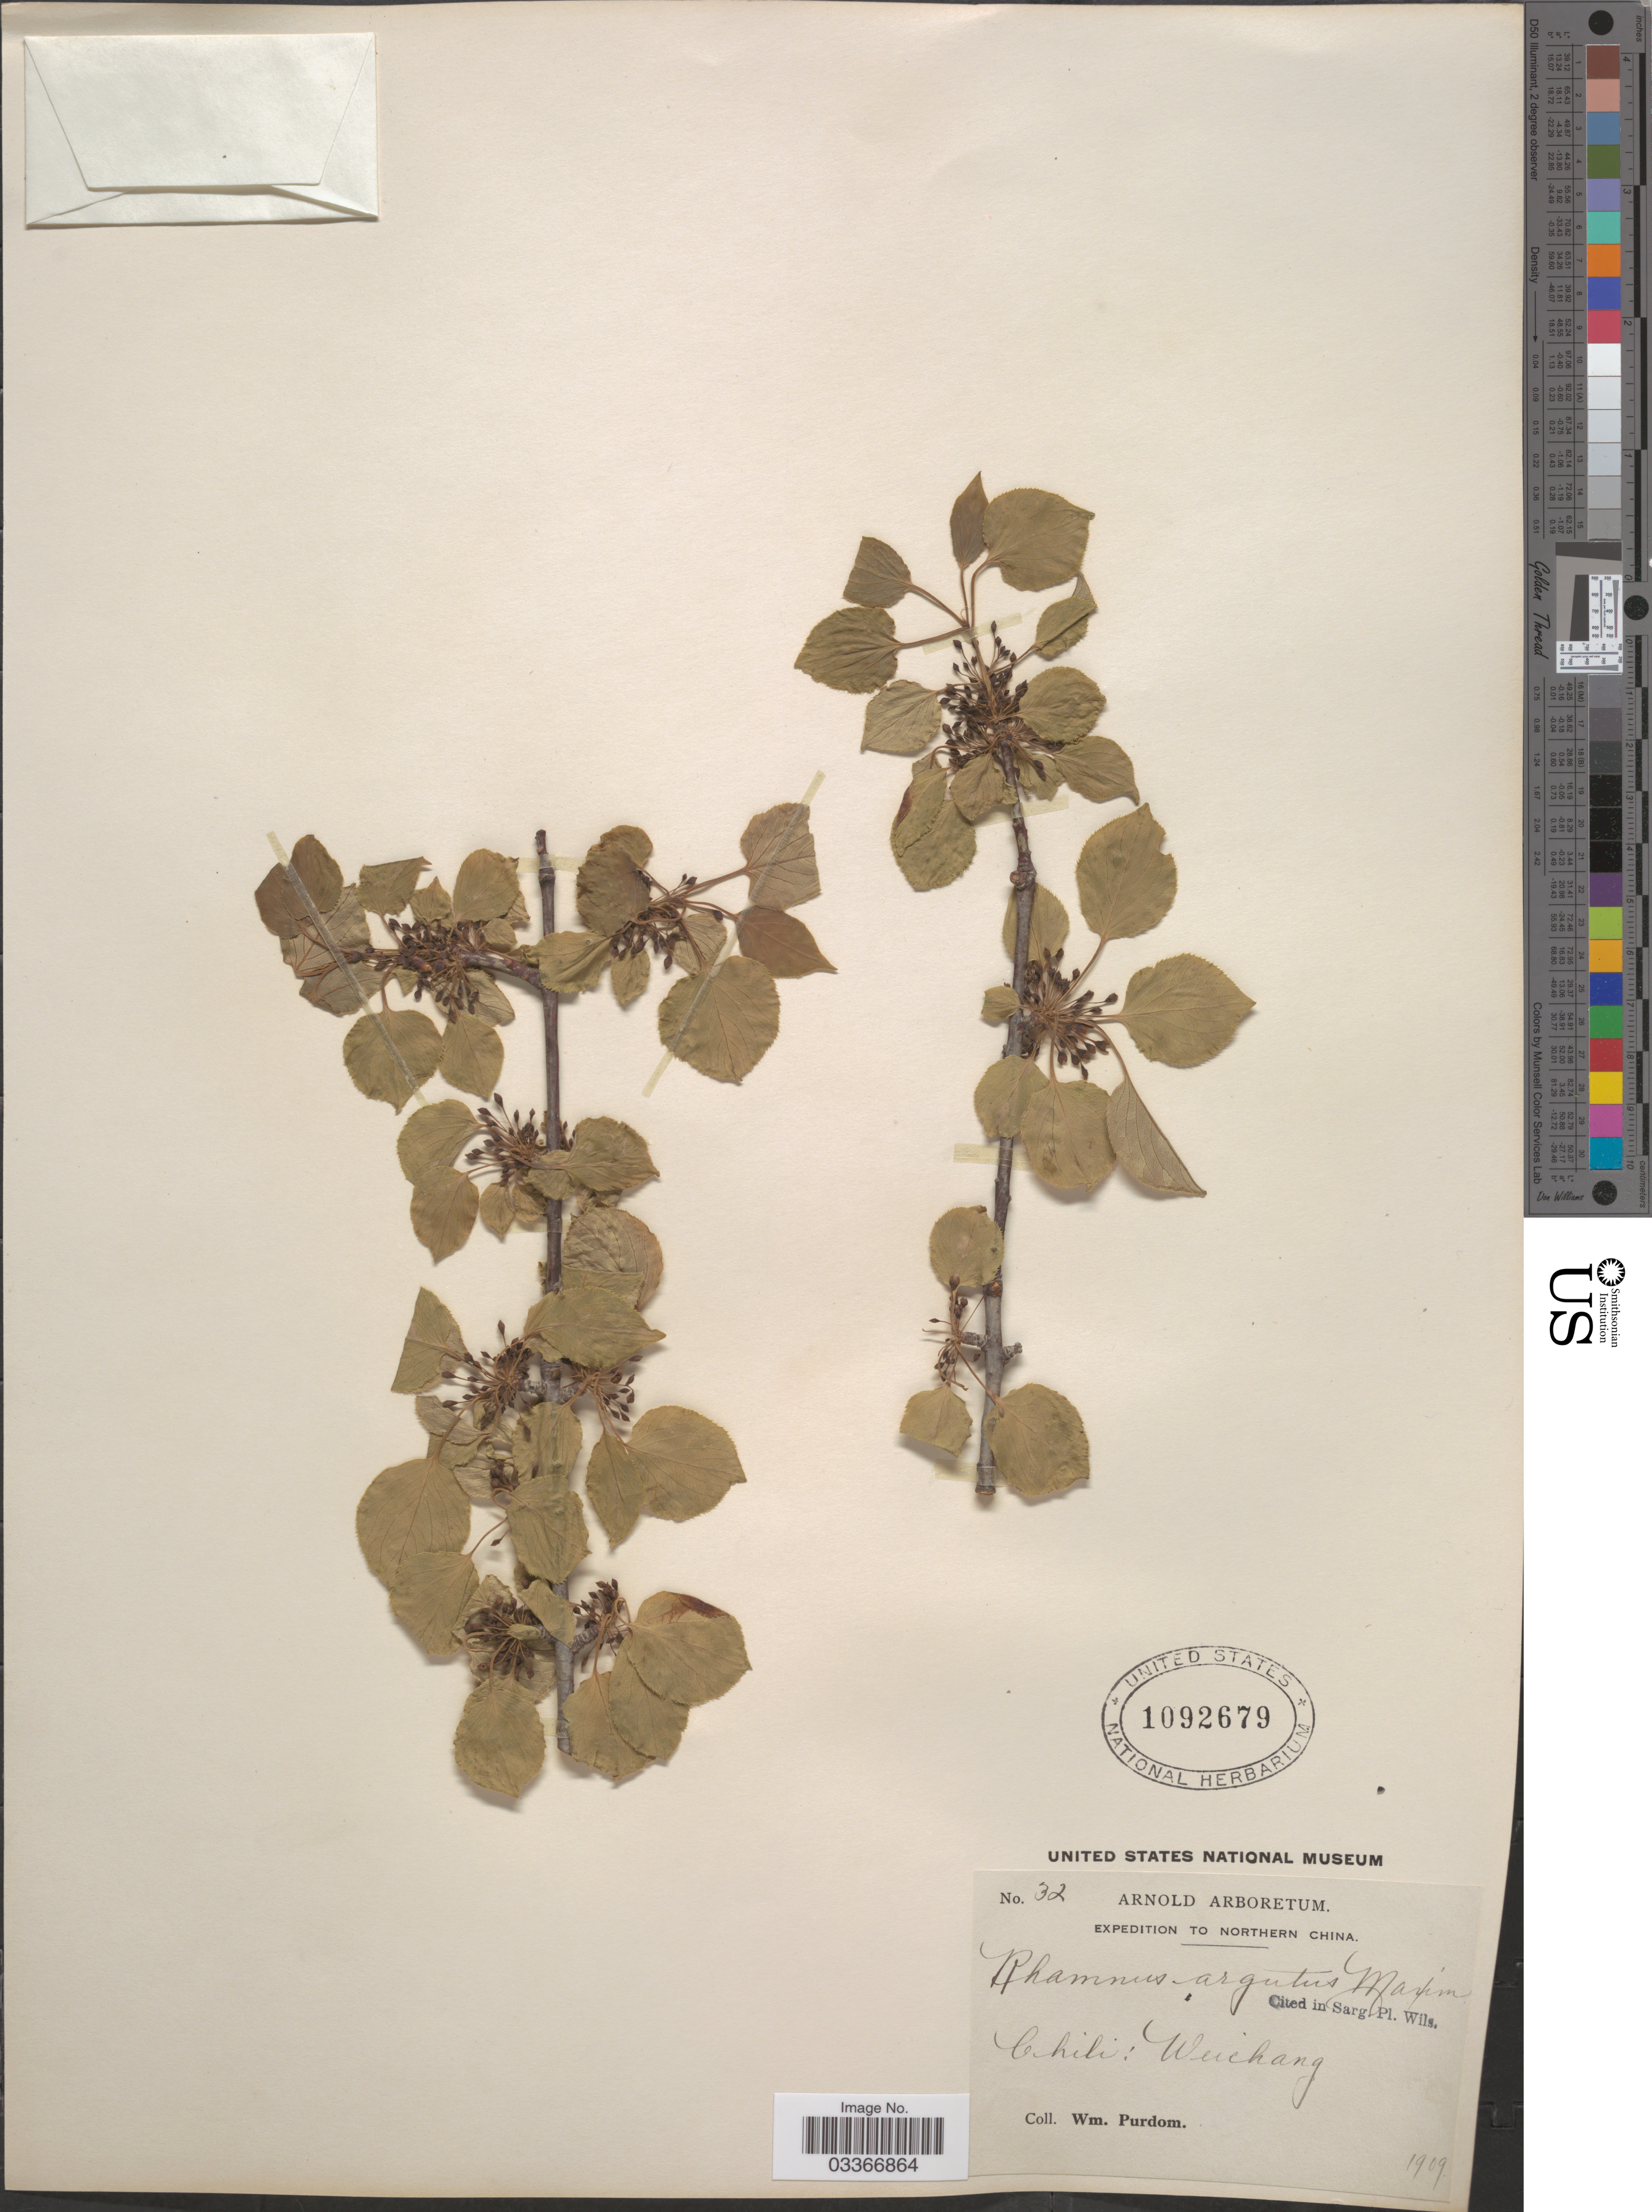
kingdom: Plantae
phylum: Tracheophyta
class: Magnoliopsida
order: Rosales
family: Rhamnaceae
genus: Rhamnus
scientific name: Rhamnus arguta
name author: Maxim.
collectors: W. Purdom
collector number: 32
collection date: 1909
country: China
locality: Northern China. Chili: Wuchang.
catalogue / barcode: US 1092679